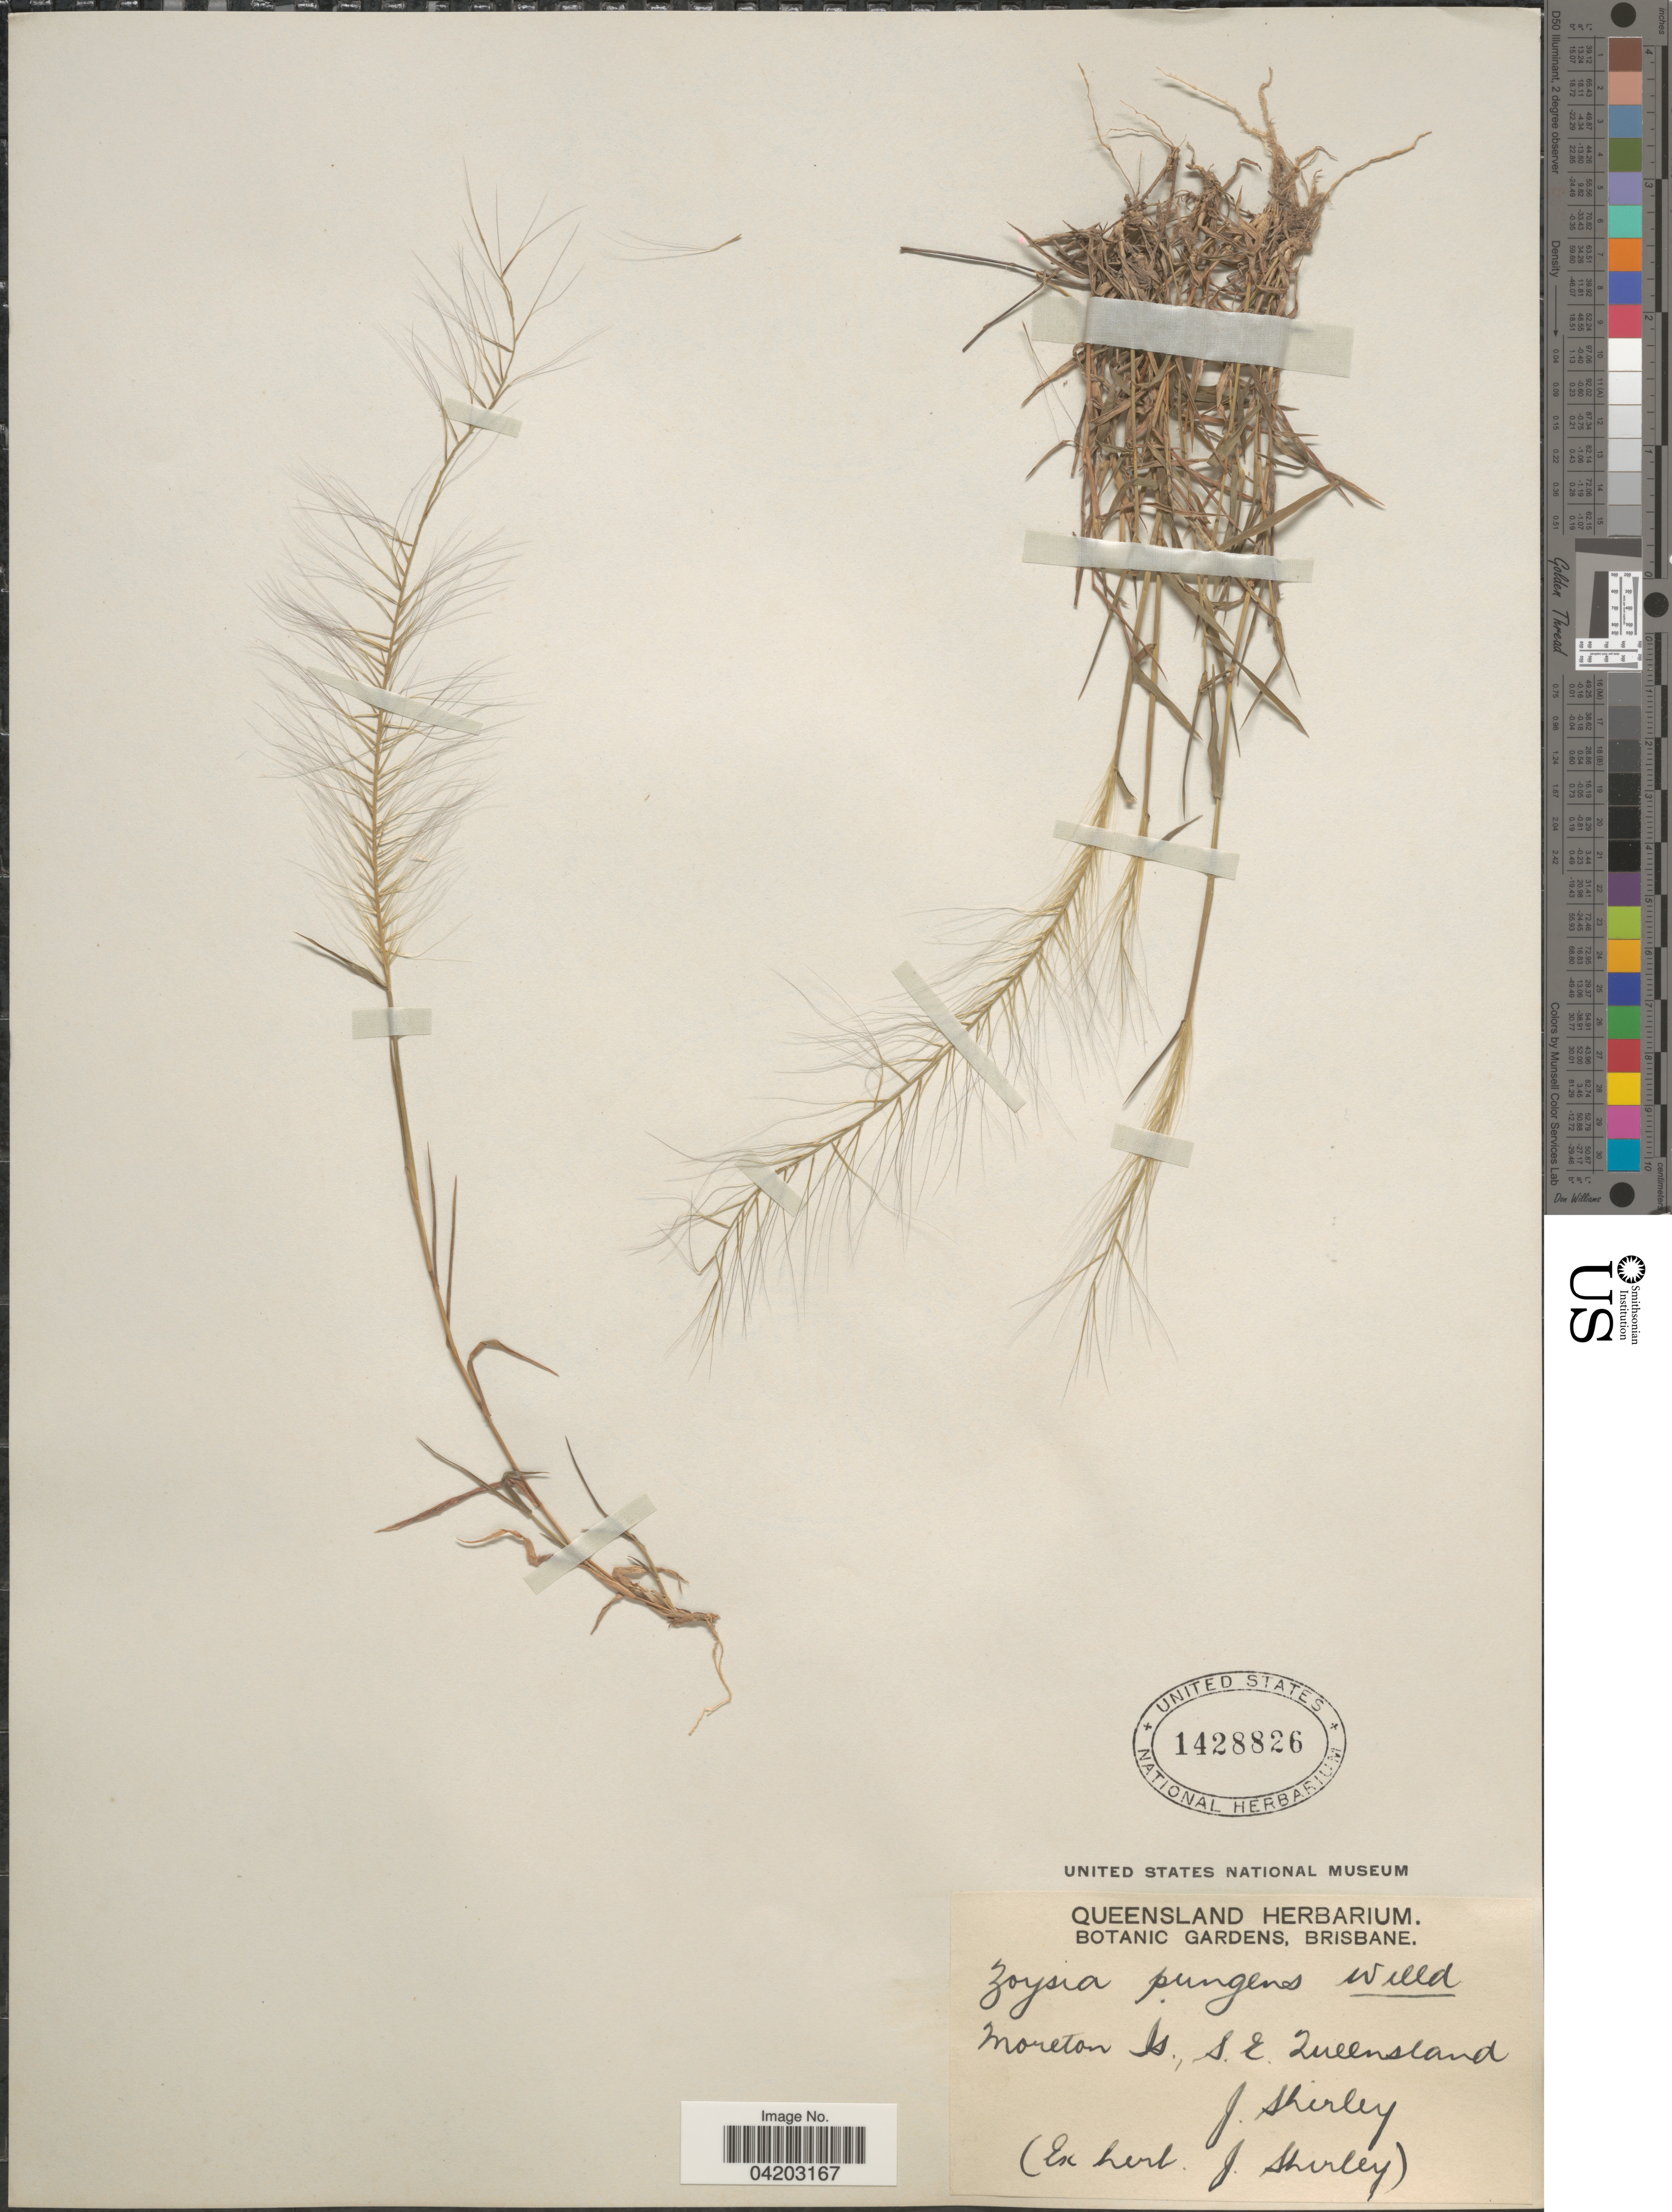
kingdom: Plantae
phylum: Tracheophyta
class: Liliopsida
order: Poales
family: Poaceae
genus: Perotis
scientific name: Perotis rara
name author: R. Br.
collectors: J. Shirley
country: Australia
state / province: Queensland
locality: Moreton Is., S. E. Queensland.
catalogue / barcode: US 1428826